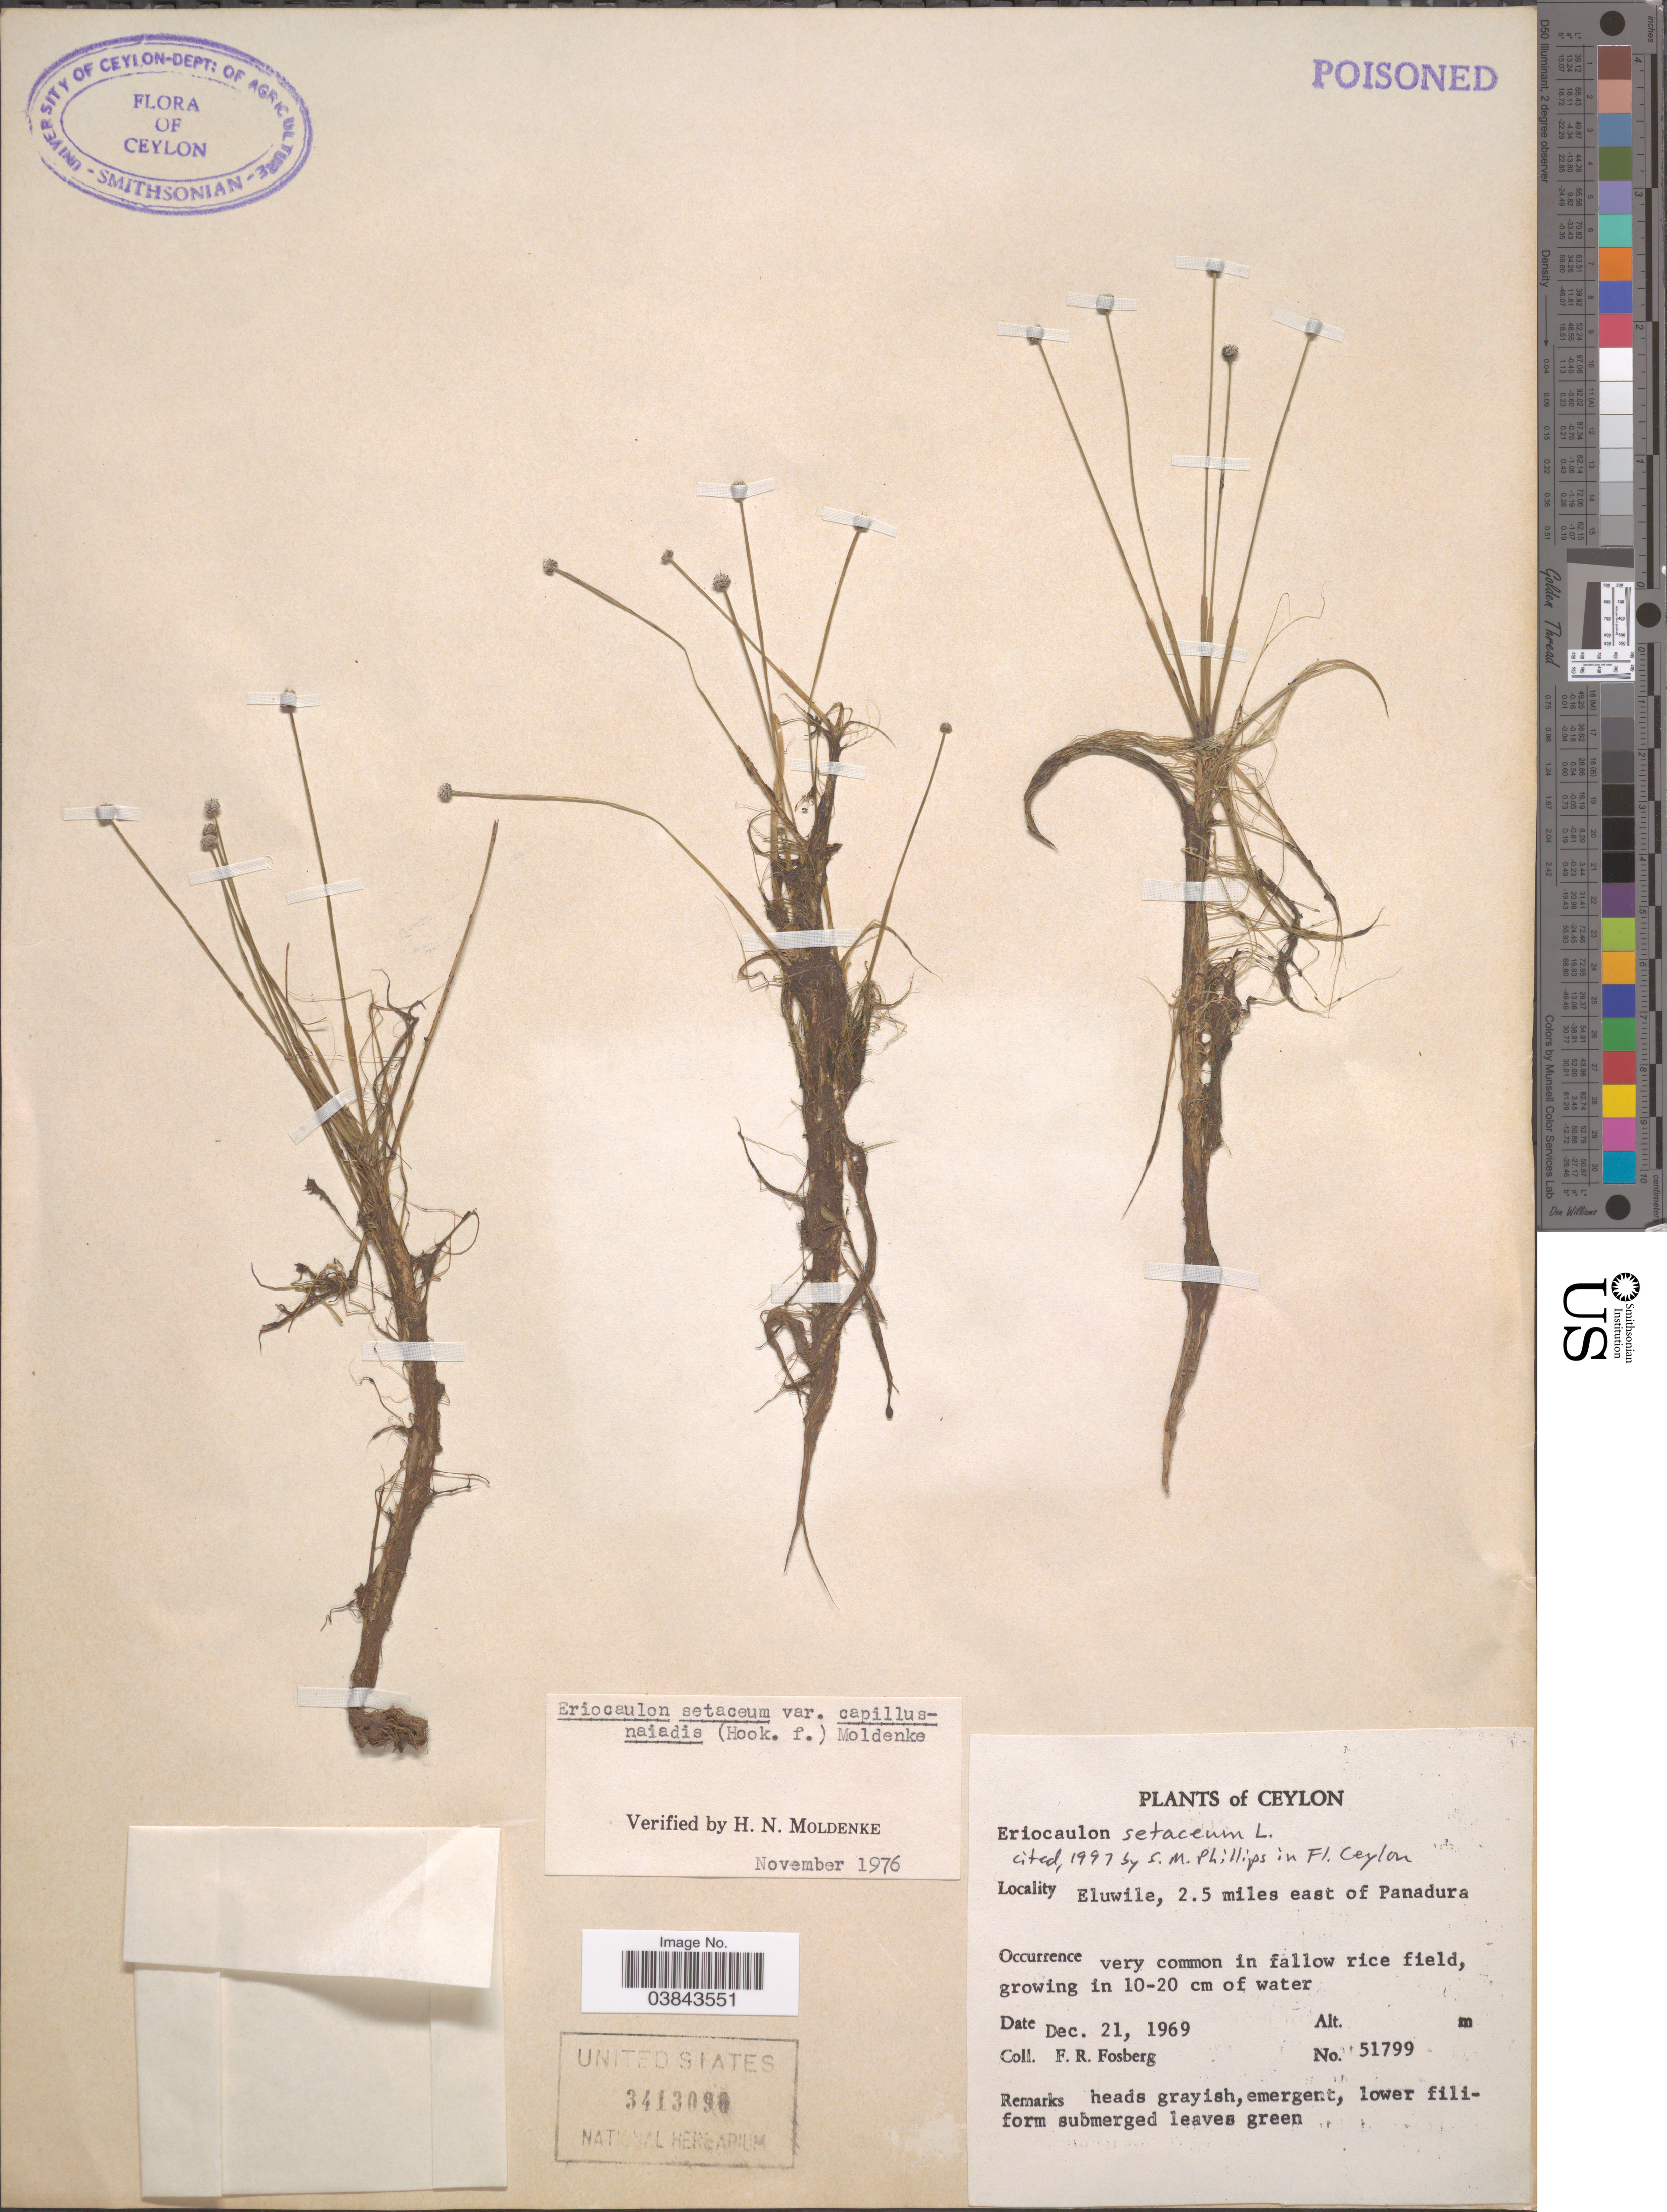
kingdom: Plantae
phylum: Tracheophyta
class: Liliopsida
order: Poales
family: Eriocaulaceae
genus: Eriocaulon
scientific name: Eriocaulon setaceum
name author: L.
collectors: F. R. Fosberg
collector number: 51799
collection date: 1969-12-21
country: Sri Lanka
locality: Ceylon. Eluwile, 2.5 miles east of Panadura.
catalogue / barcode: US 3413098